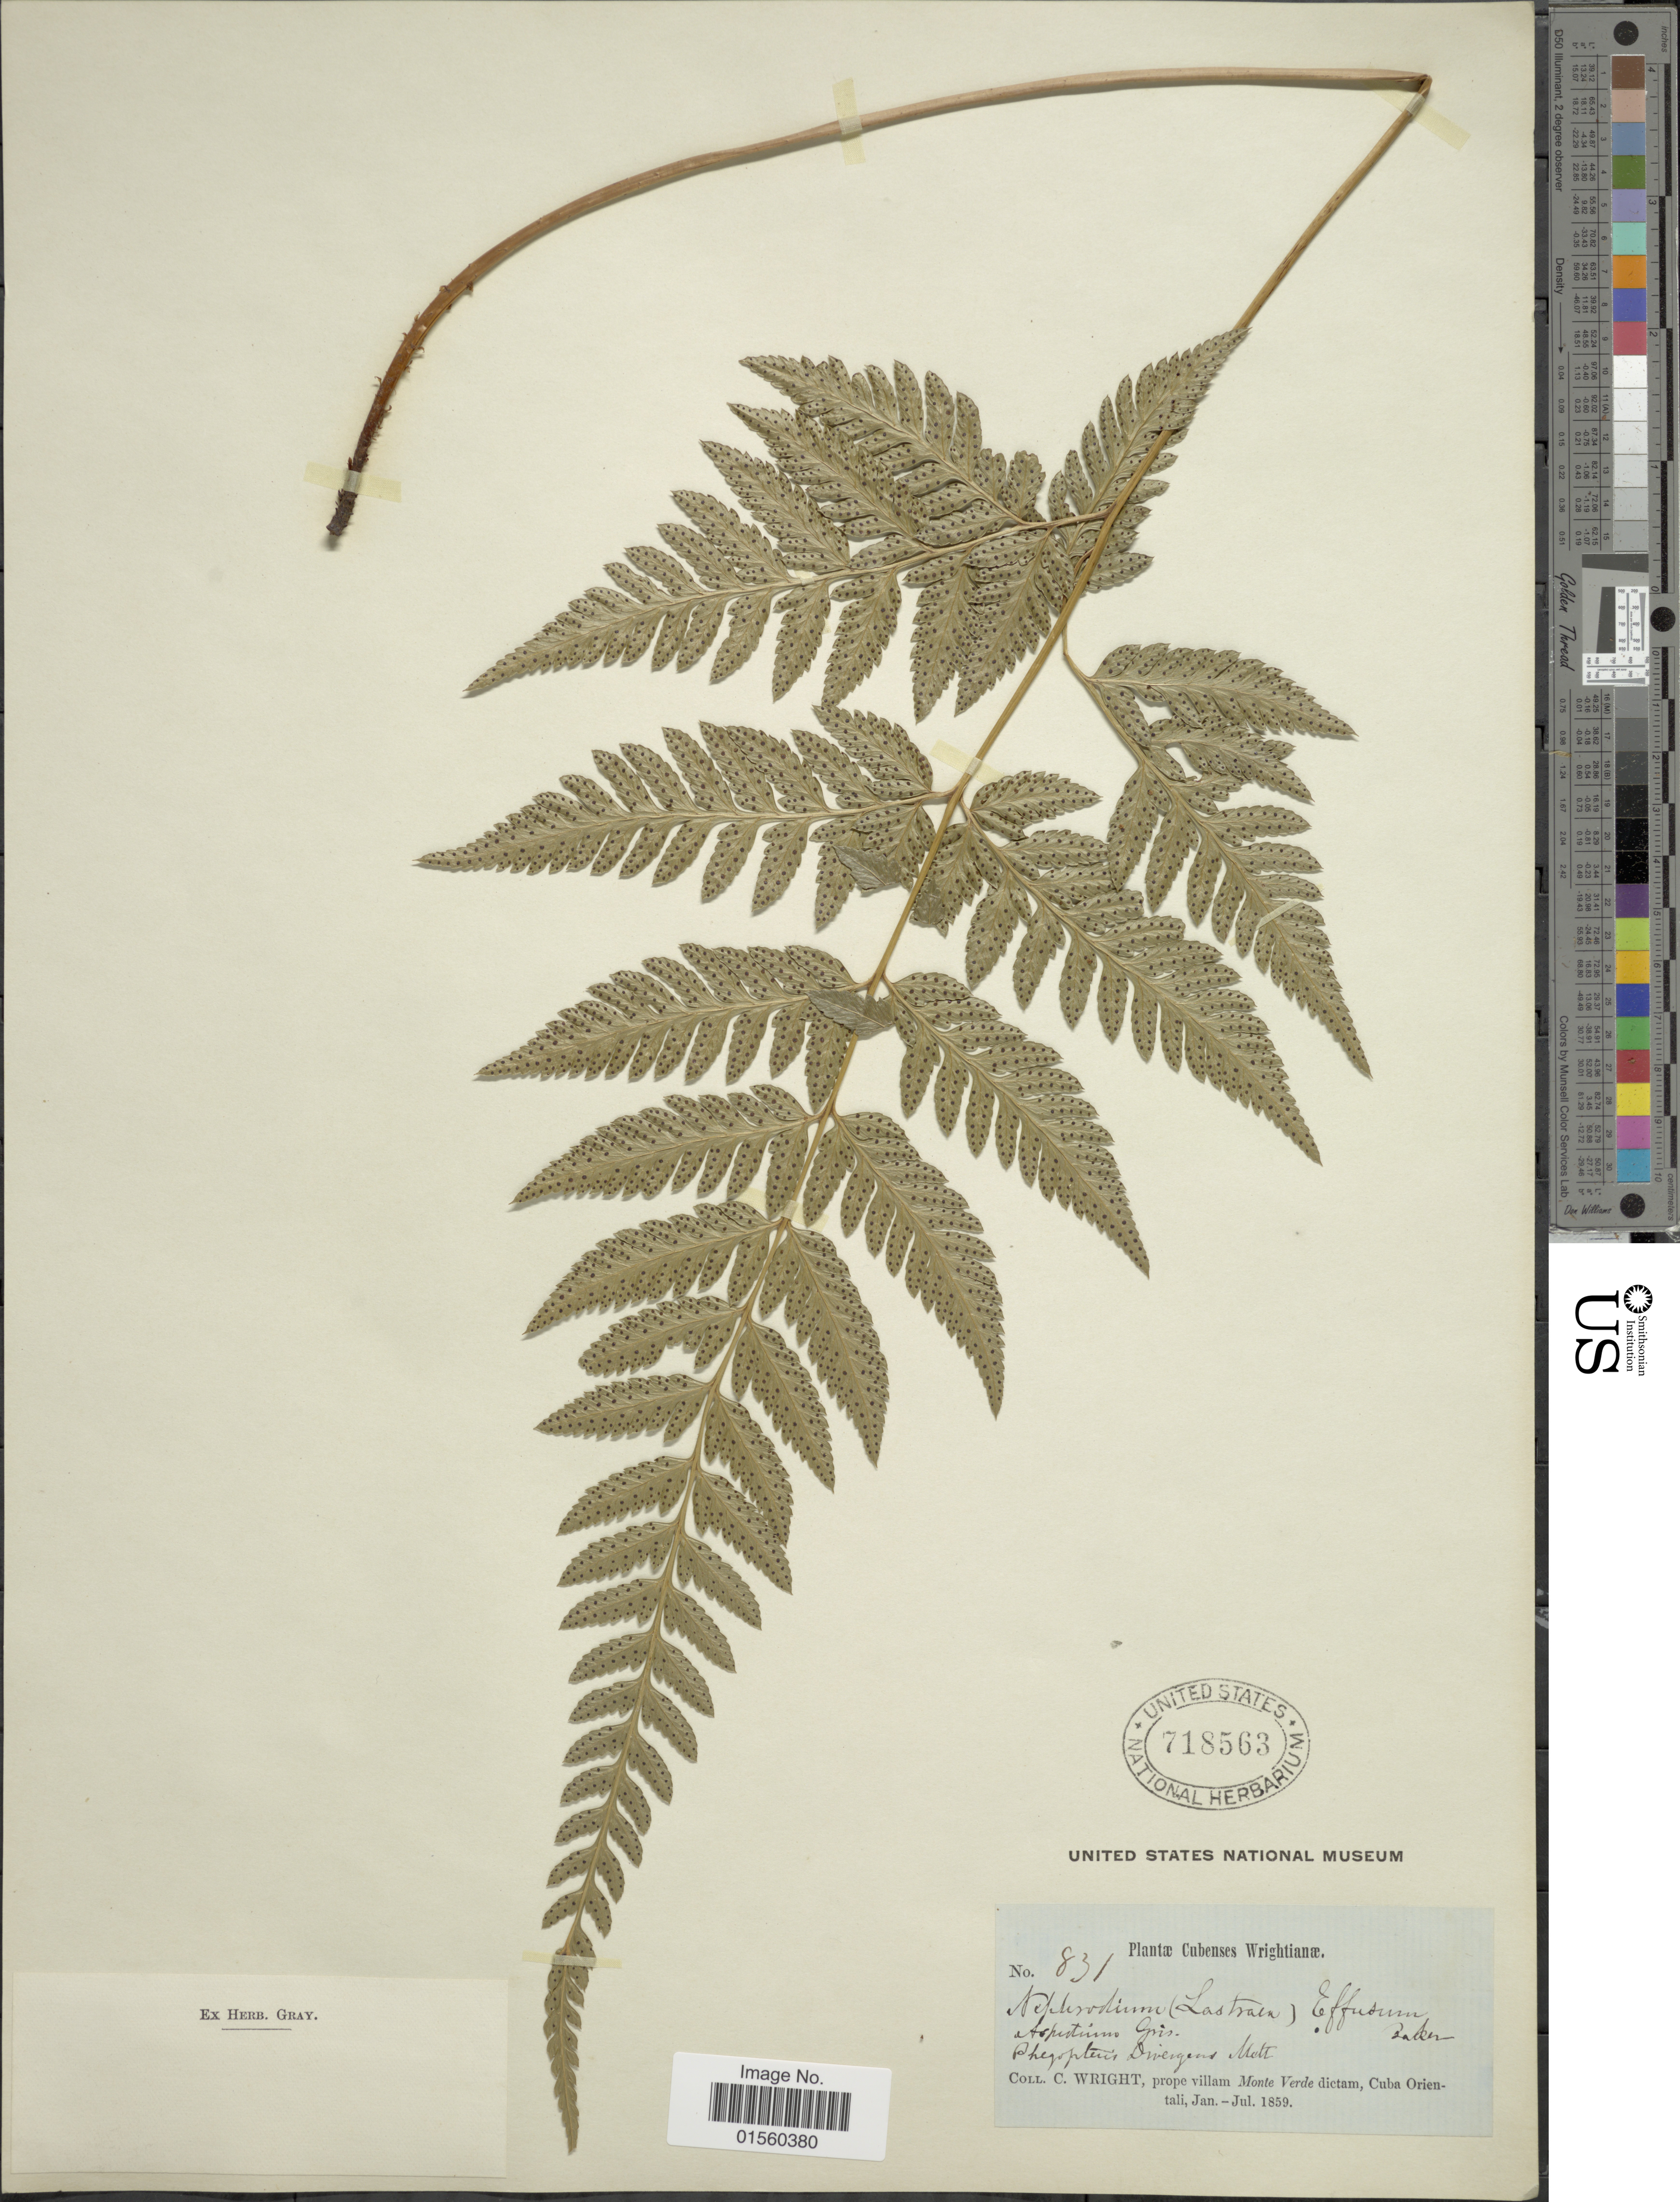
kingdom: Plantae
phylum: Tracheophyta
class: Polypodiopsida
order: Polypodiales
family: Dryopteridaceae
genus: Parapolystichum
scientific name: Parapolystichum confine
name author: (Maxon ex C. Chr.) Labiak et al.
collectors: C. Wright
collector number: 831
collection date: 1859-01/1859-07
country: Cuba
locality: Cubenses, prope villam Monte Verde dictam, Cuba Orientali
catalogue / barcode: US 718563